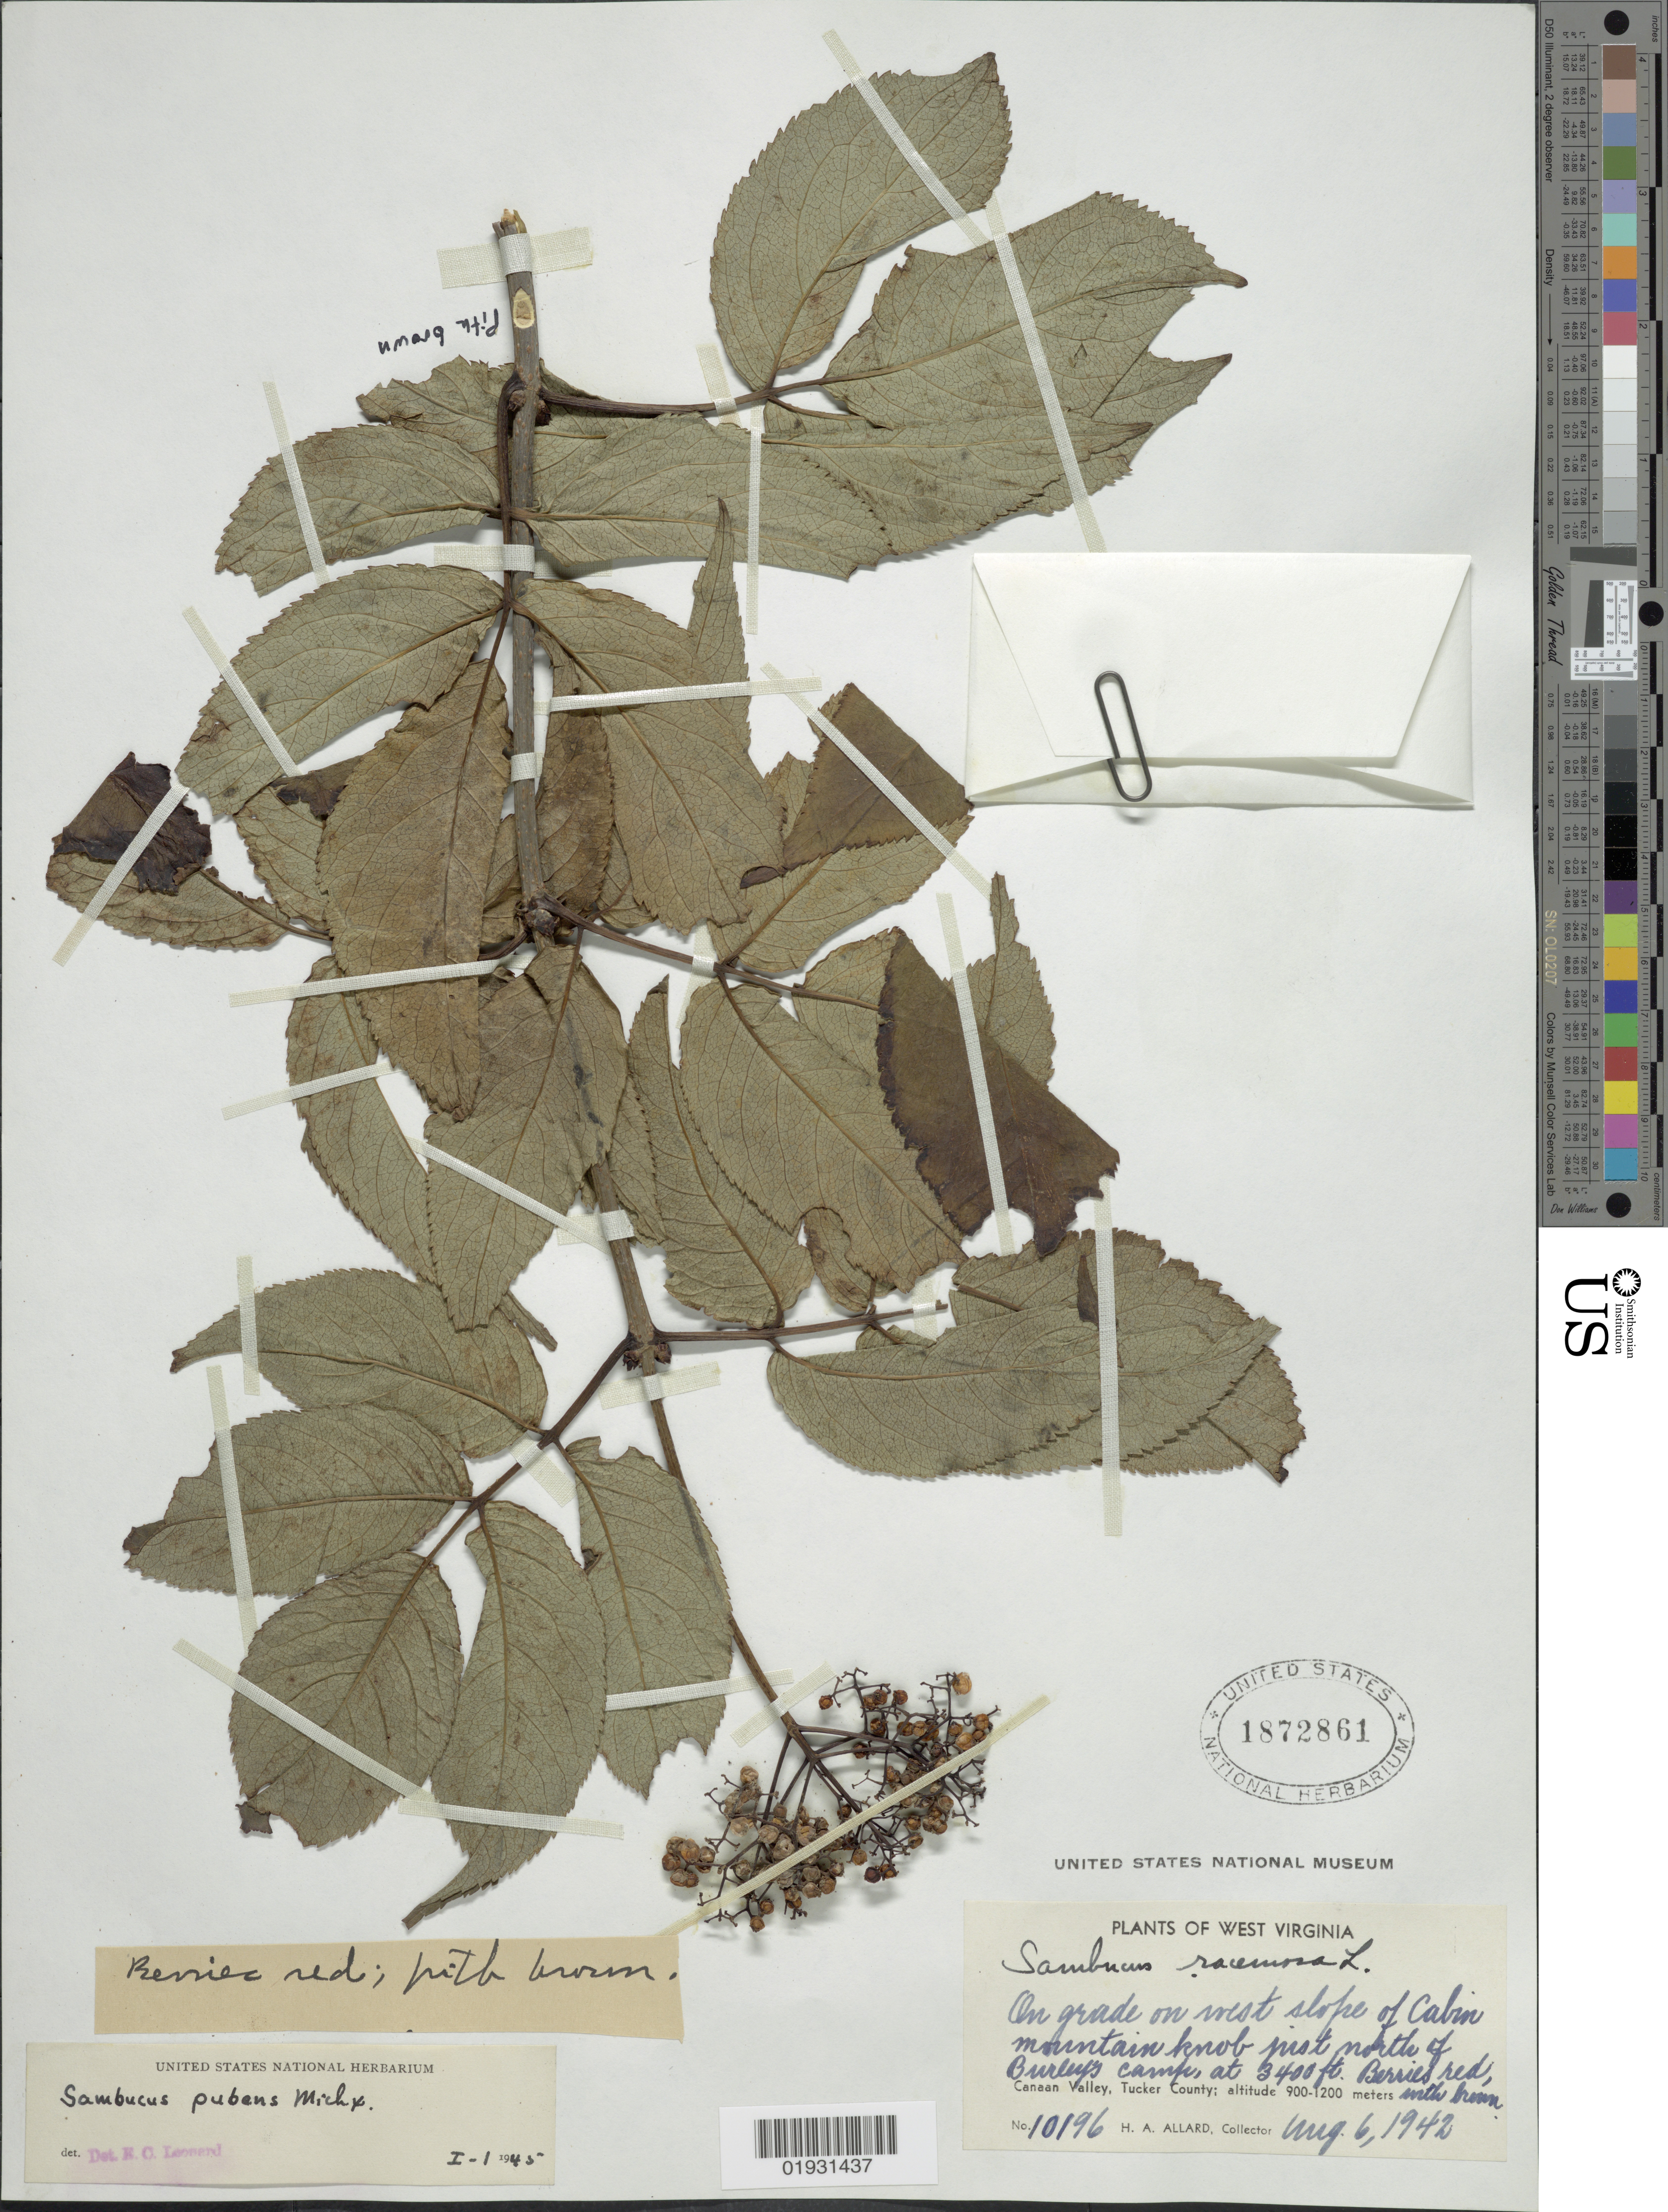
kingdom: Plantae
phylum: Tracheophyta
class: Magnoliopsida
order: Dipsacales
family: Viburnaceae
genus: Sambucus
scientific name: Sambucus racemosa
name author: L.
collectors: H. A. Allard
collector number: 10196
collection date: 1942-05-06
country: United States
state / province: West Virginia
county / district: Tucker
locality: On grade on west slope of Cabin mountain knob pist north of Burley's camp. Canaan Valley, Tucker County.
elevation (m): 900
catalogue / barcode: US 1872861